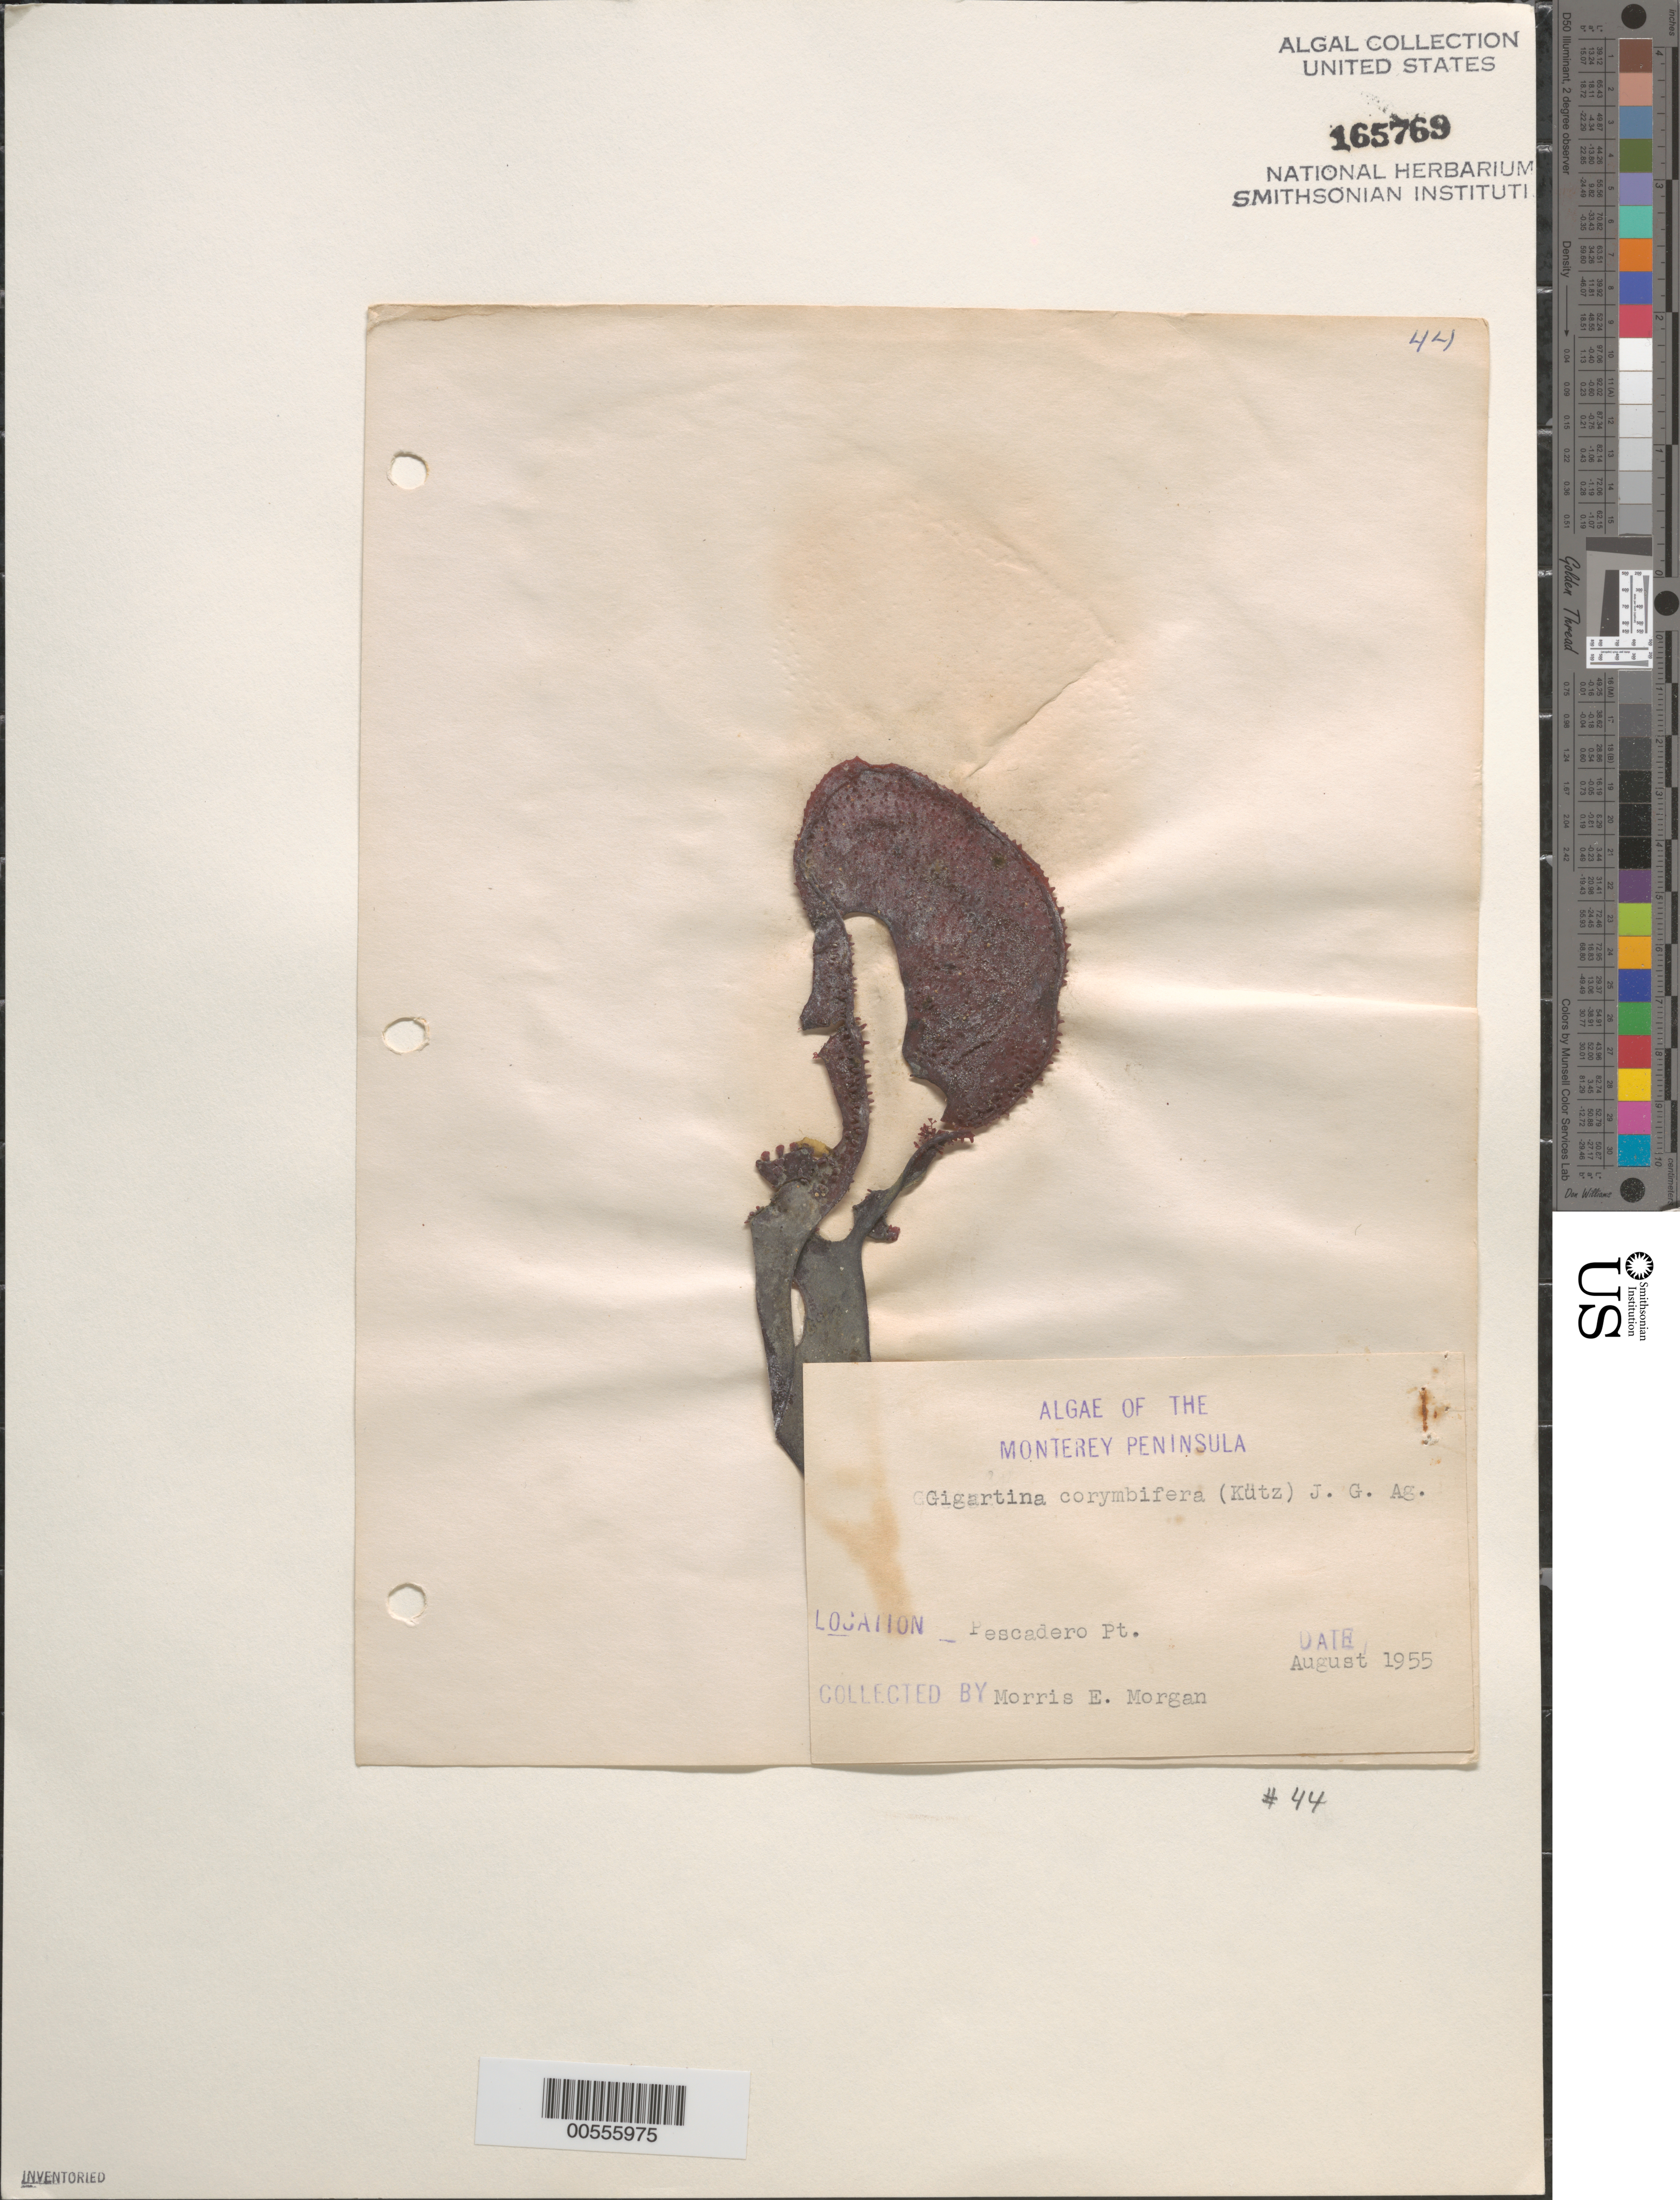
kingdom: Plantae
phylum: Rhodophyta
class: Florideophyceae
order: Gigartinales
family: Gigartinaceae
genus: Chondracanthus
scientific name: Chondracanthus corymbiferus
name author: (Kütz.) Guiry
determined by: Algae name updating Project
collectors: M. Morgan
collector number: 44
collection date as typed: Aug 1955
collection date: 1955-08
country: United States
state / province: California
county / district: Monterey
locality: Pescadero Point, Monterey Peninsula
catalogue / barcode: US 165769